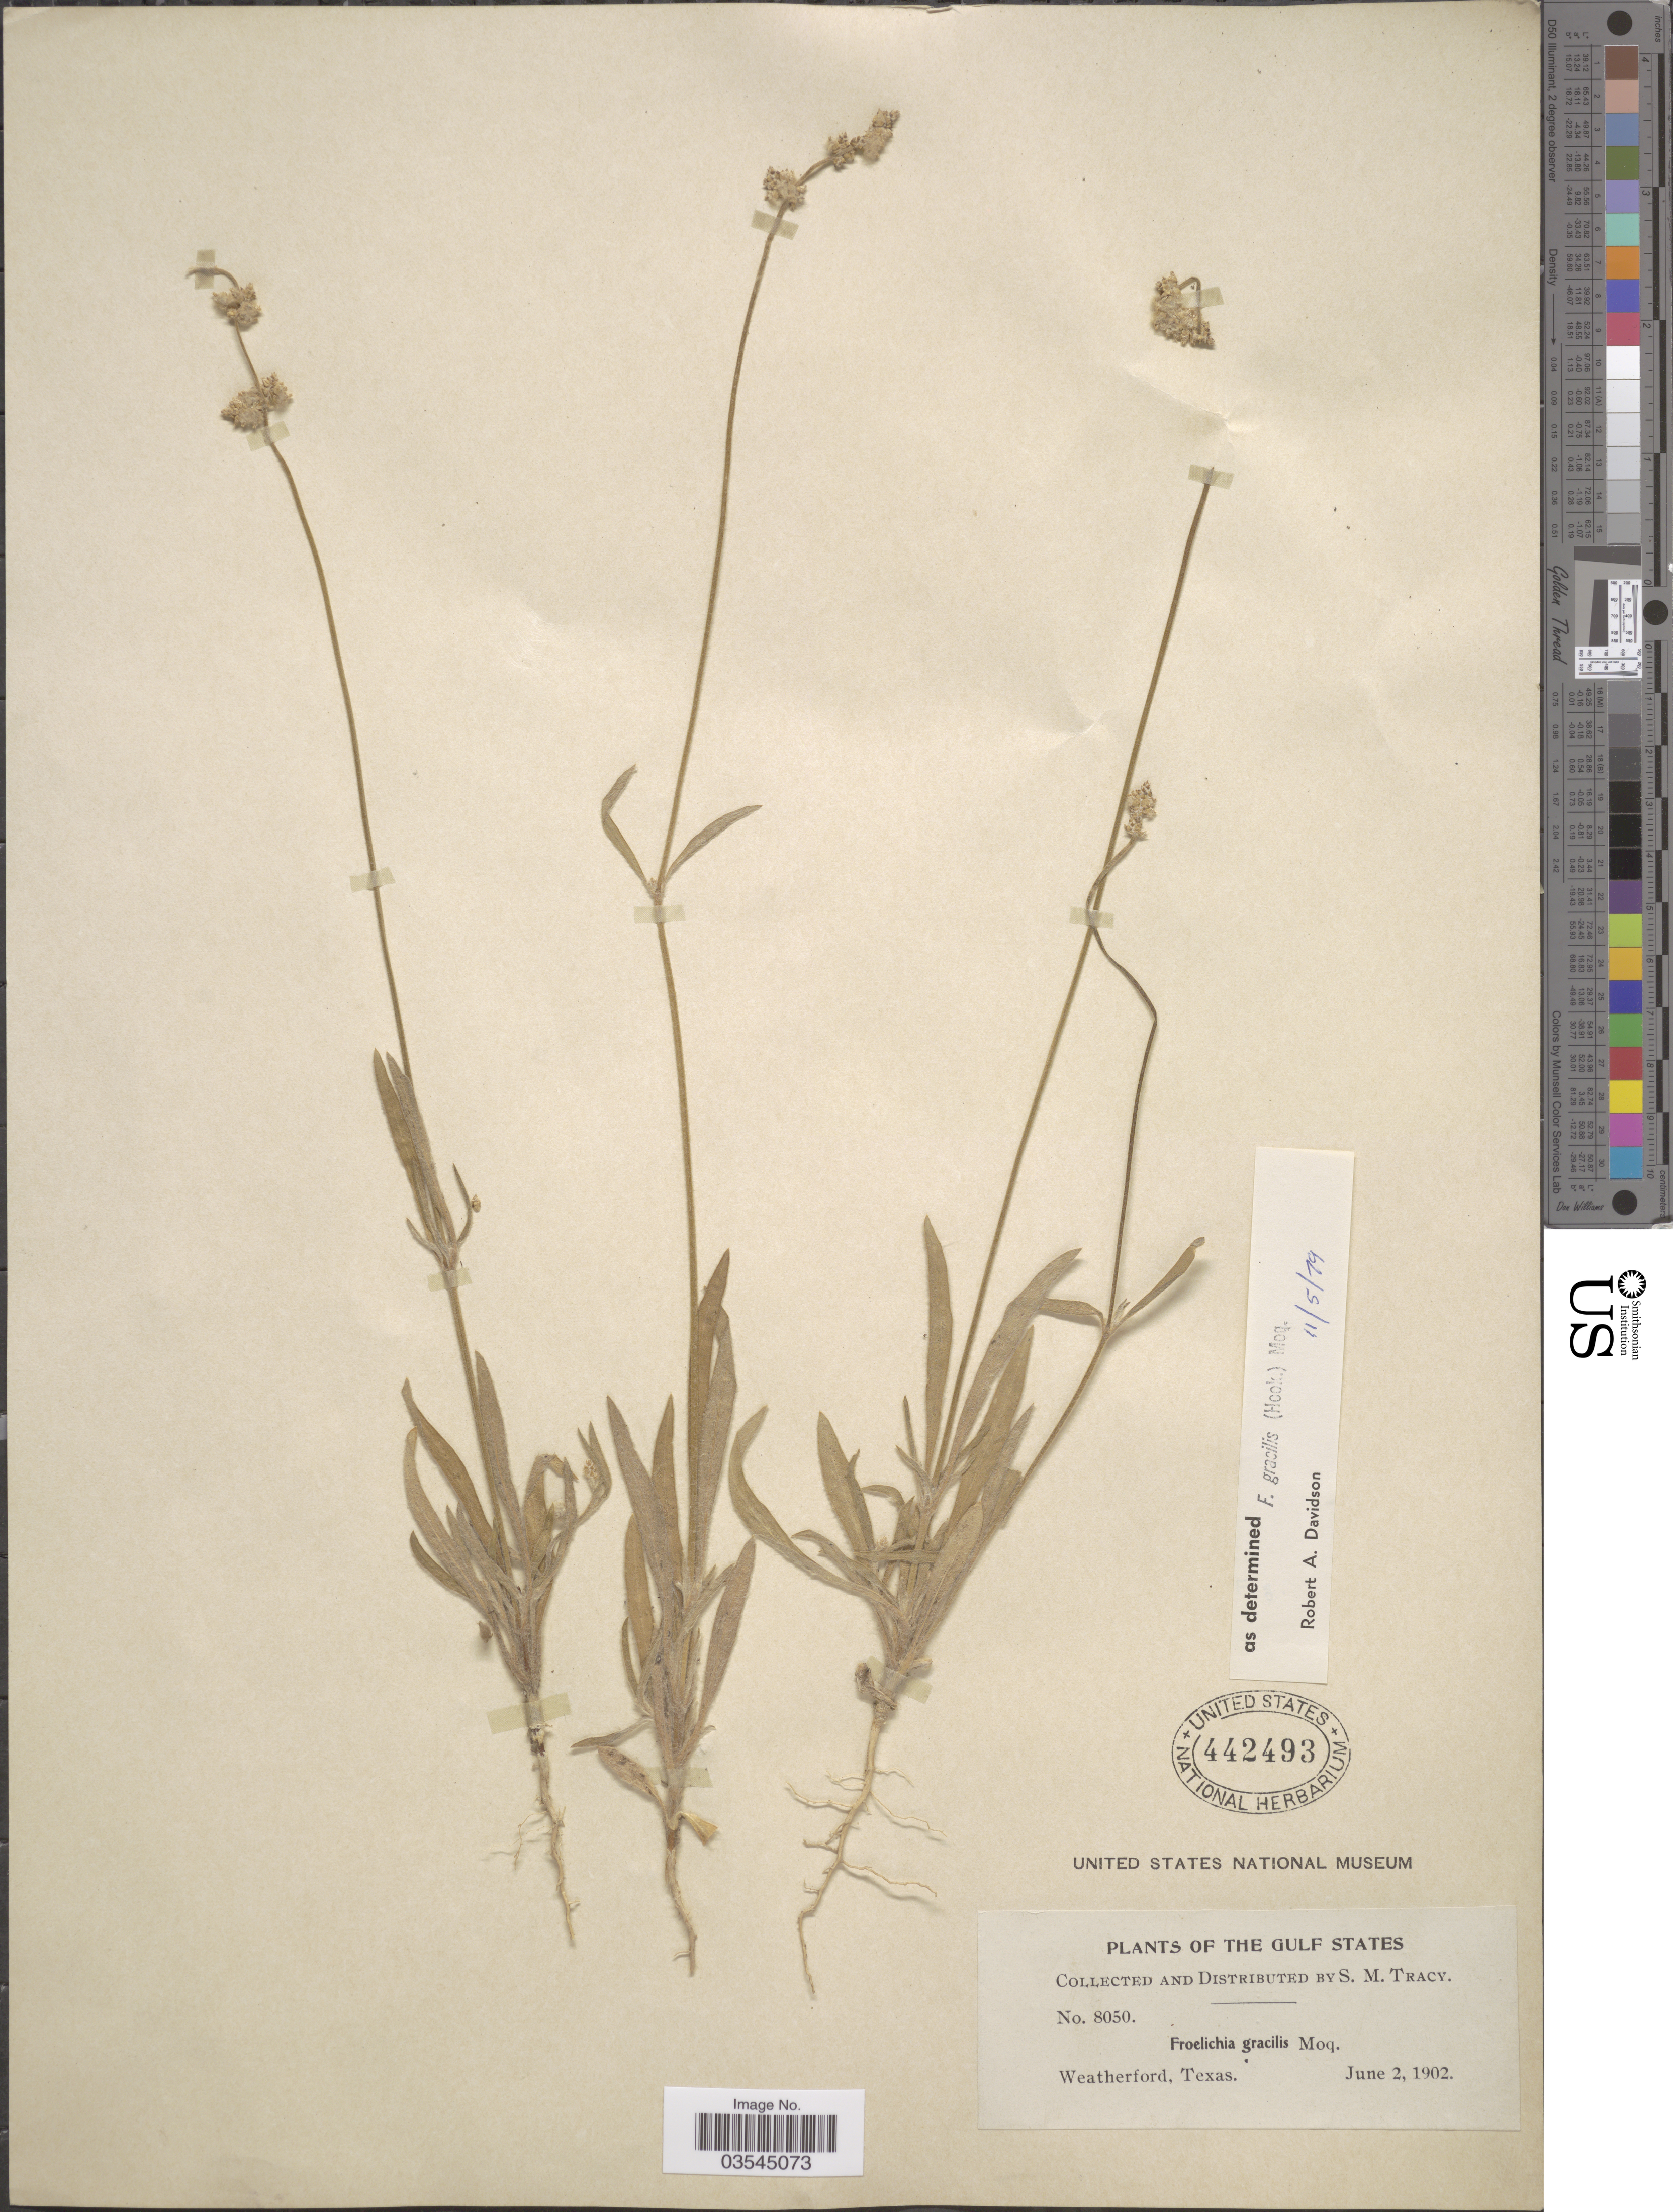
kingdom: Plantae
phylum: Tracheophyta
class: Magnoliopsida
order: Caryophyllales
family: Amaranthaceae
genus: Froelichia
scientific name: Froelichia gracilis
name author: (Hook.) Moq.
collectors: S. M. Tracy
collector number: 8050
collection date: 1902-06-02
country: United States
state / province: Texas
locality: The Gulf States. Weatherford.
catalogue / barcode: US 442493